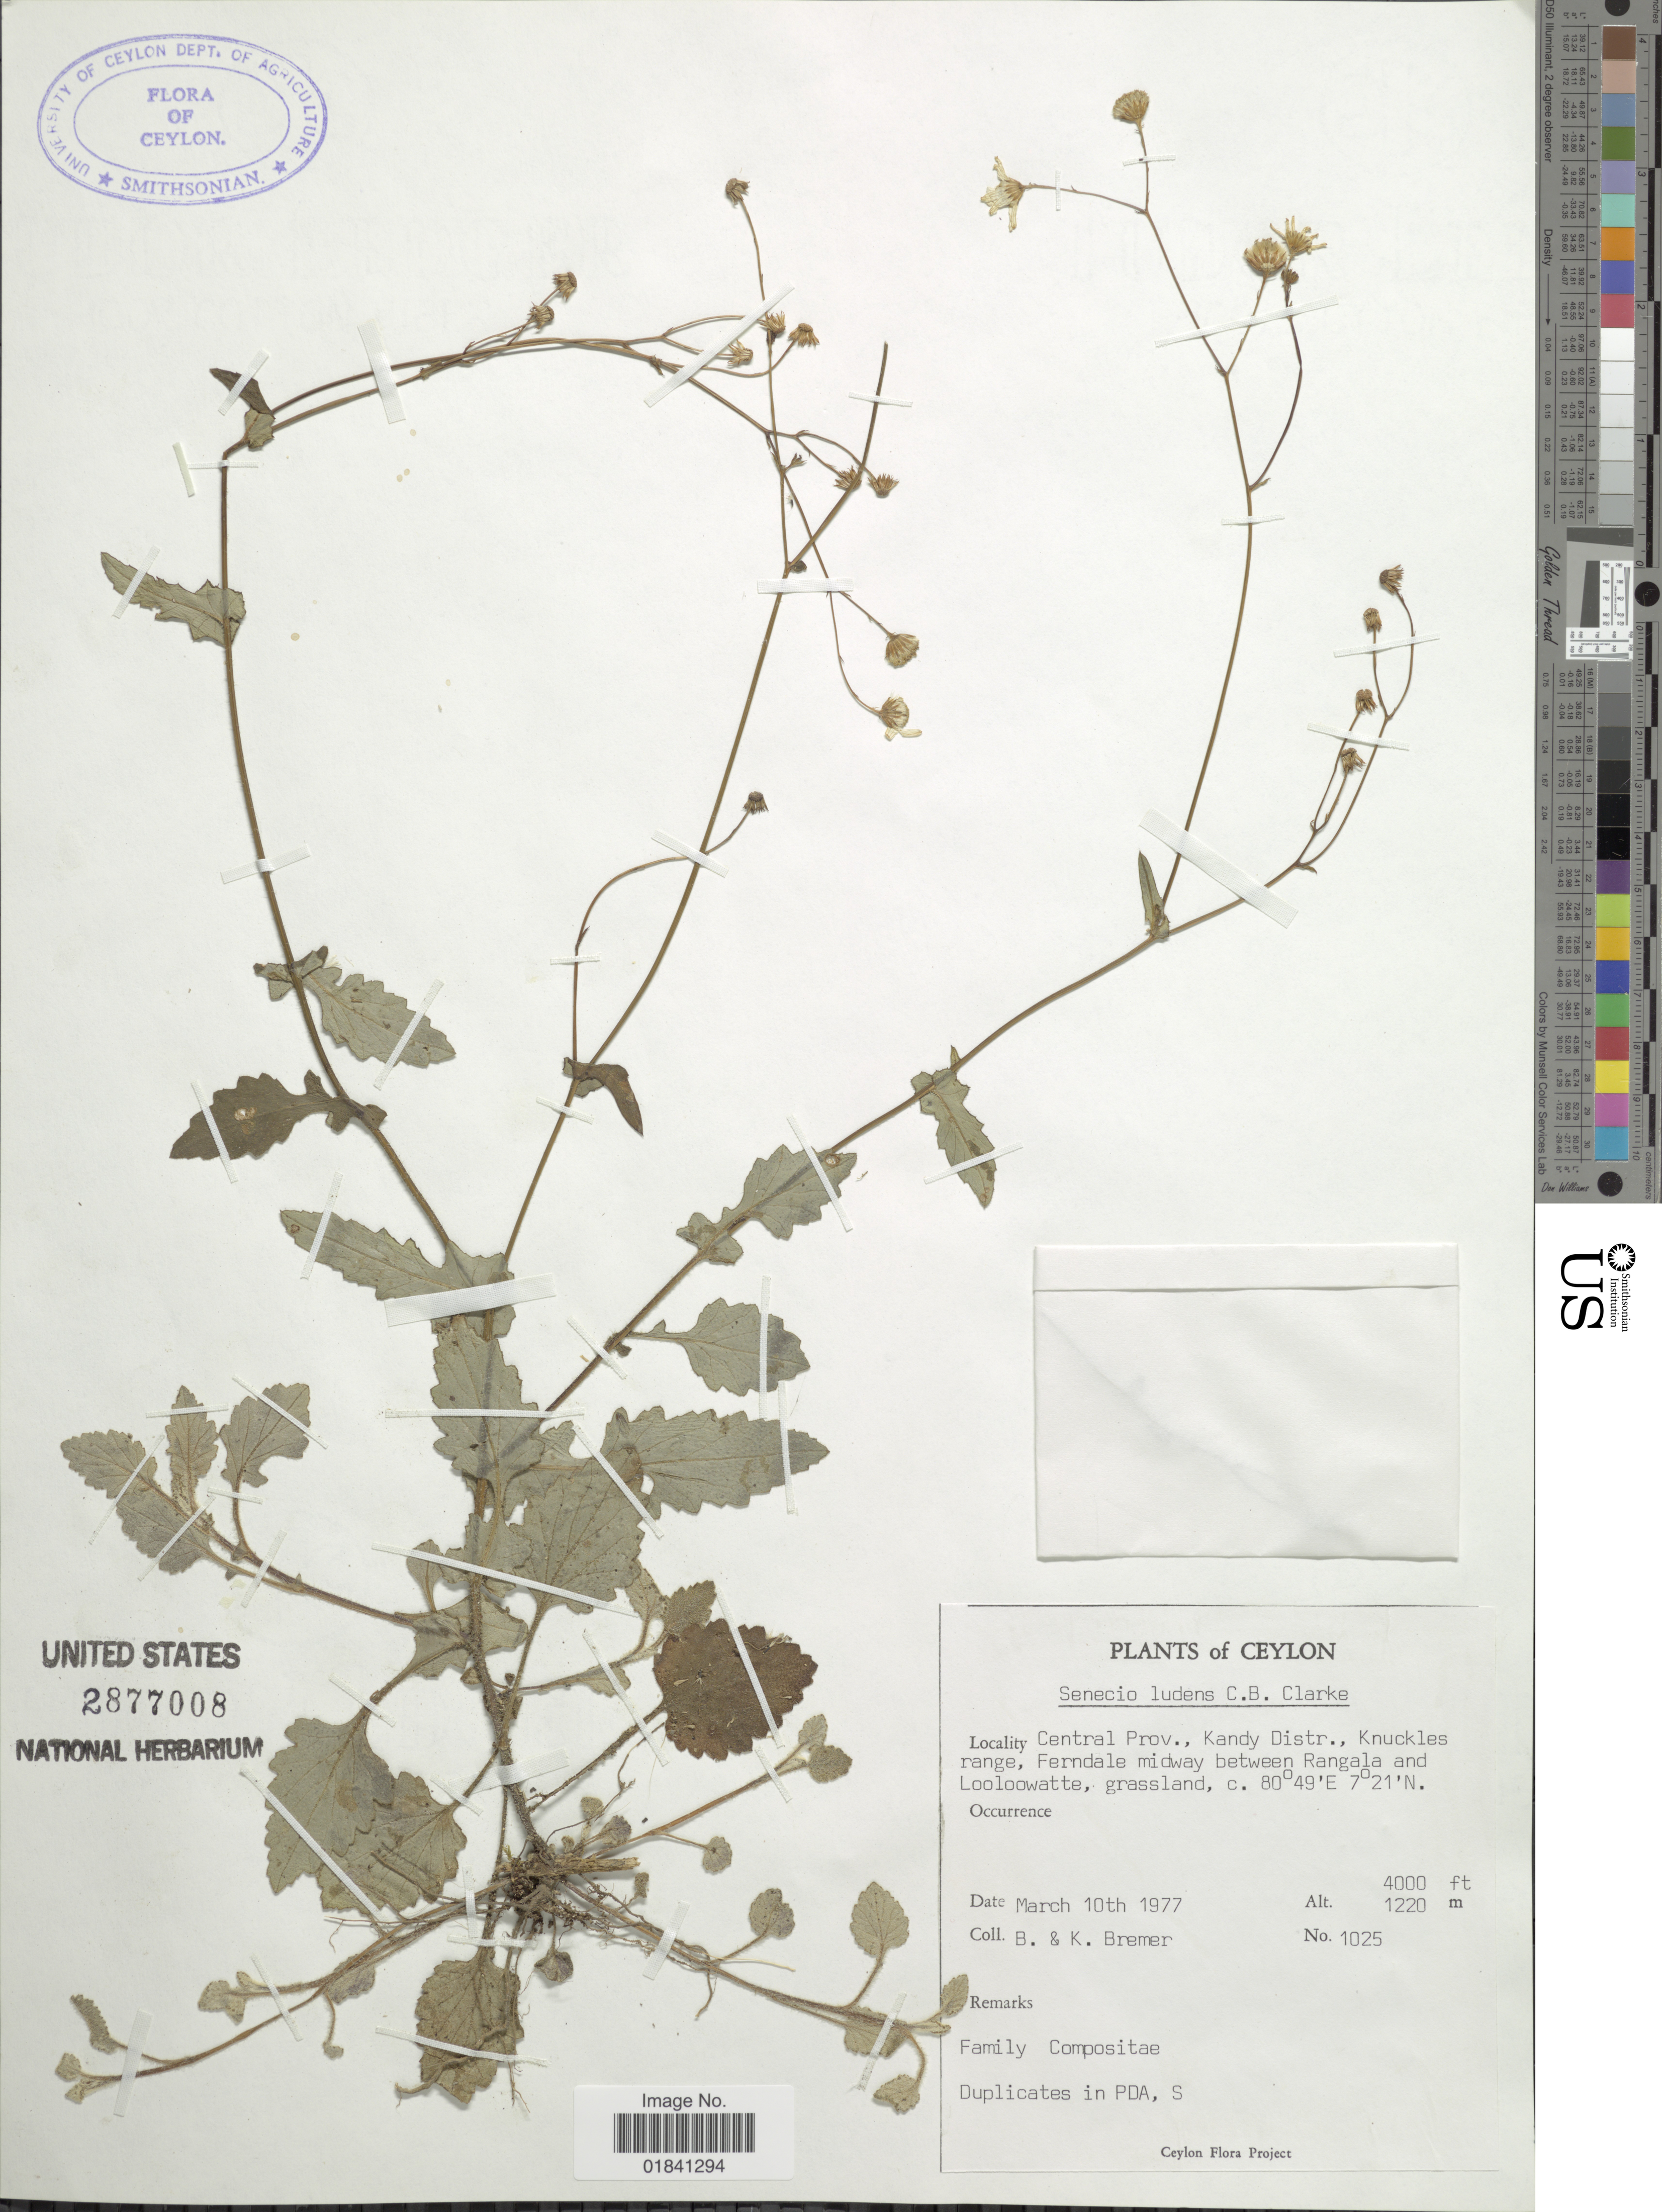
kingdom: Plantae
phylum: Tracheophyta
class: Magnoliopsida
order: Asterales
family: Asteraceae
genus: Senecio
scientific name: Senecio ludens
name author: Clarke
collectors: B. Bremer & K. Bremer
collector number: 1025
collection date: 1977-03-10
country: Sri Lanka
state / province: Central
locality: Ceylon, Central Prov., Kandy Distr., Knuckles range, Ferndale midway between Rangala and Looloowatte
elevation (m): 1219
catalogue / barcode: US 2877008